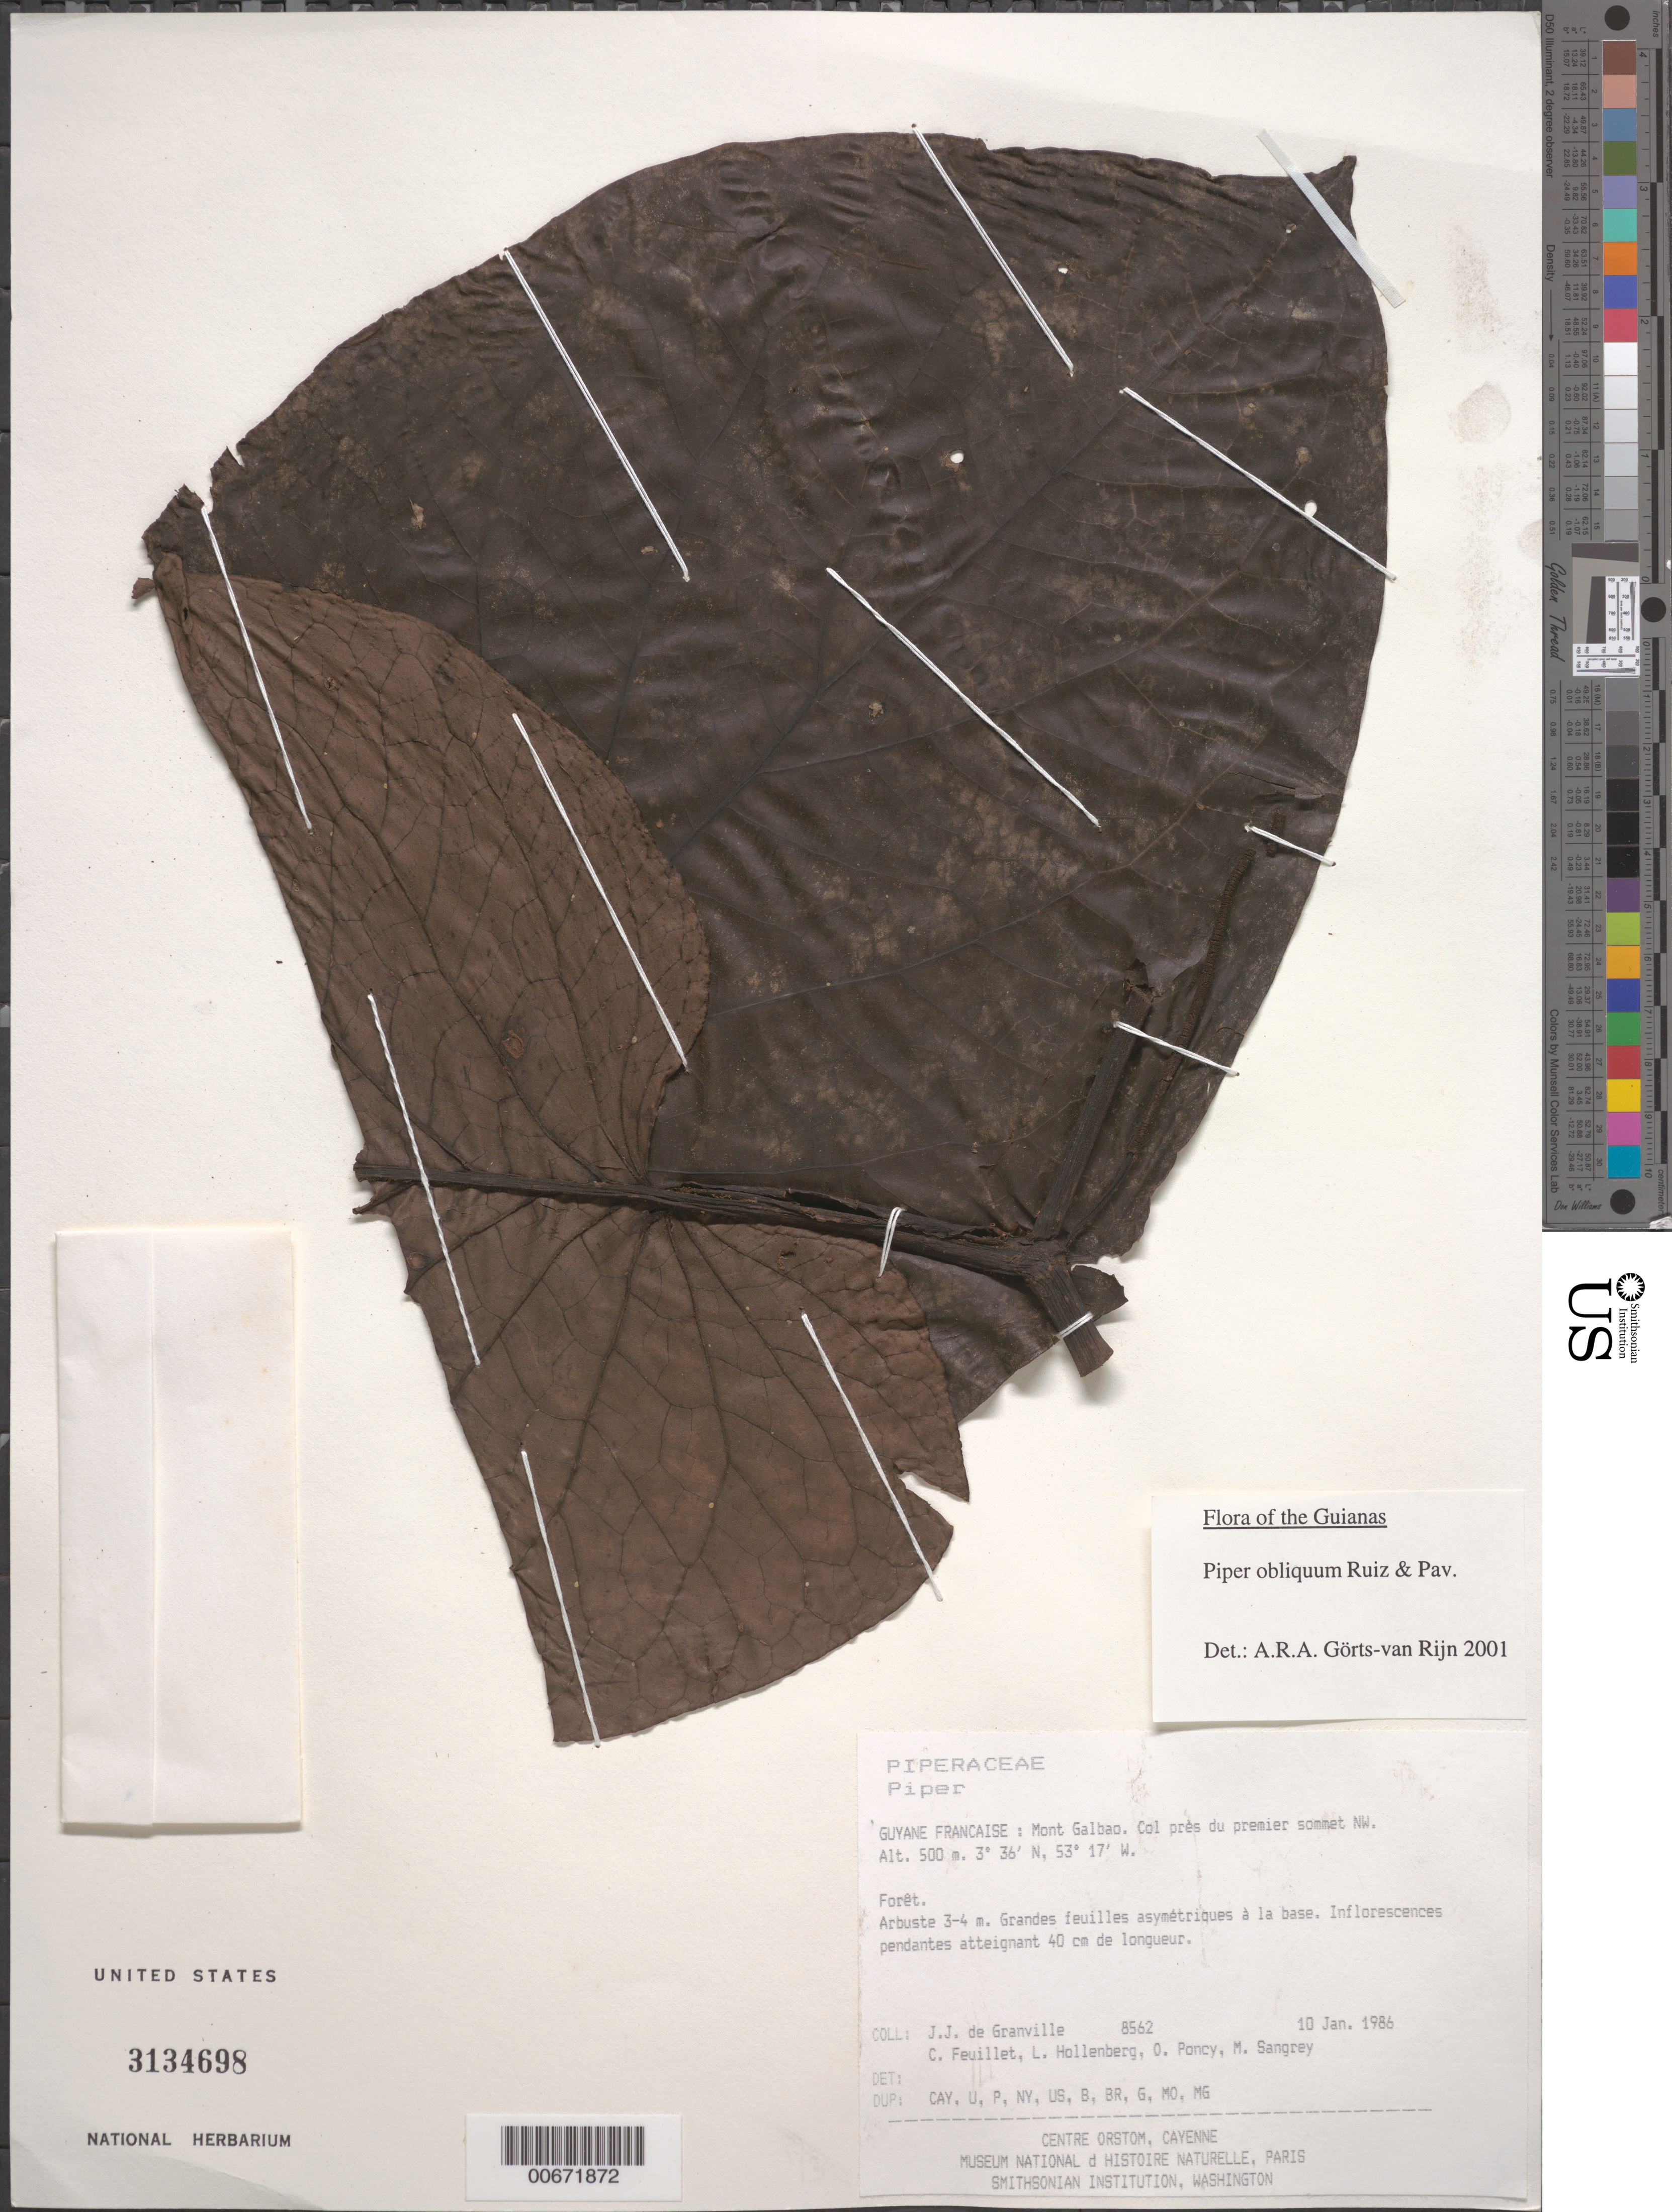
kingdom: Plantae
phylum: Tracheophyta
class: Magnoliopsida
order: Piperales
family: Piperaceae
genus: Piper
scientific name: Piper obliquum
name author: Ruiz & Pav.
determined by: Görts-van Rijn, A. R. A.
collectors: J.-J. de Granville, C. Feuillet, L. Hollenberg, O. Poncy & M. S. Sangrey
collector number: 8562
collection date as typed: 10-Jan-86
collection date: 1986-01-10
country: French Guiana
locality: Mont Galbao. Premier sommet NW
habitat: Forêt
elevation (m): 500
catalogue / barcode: US 3134698